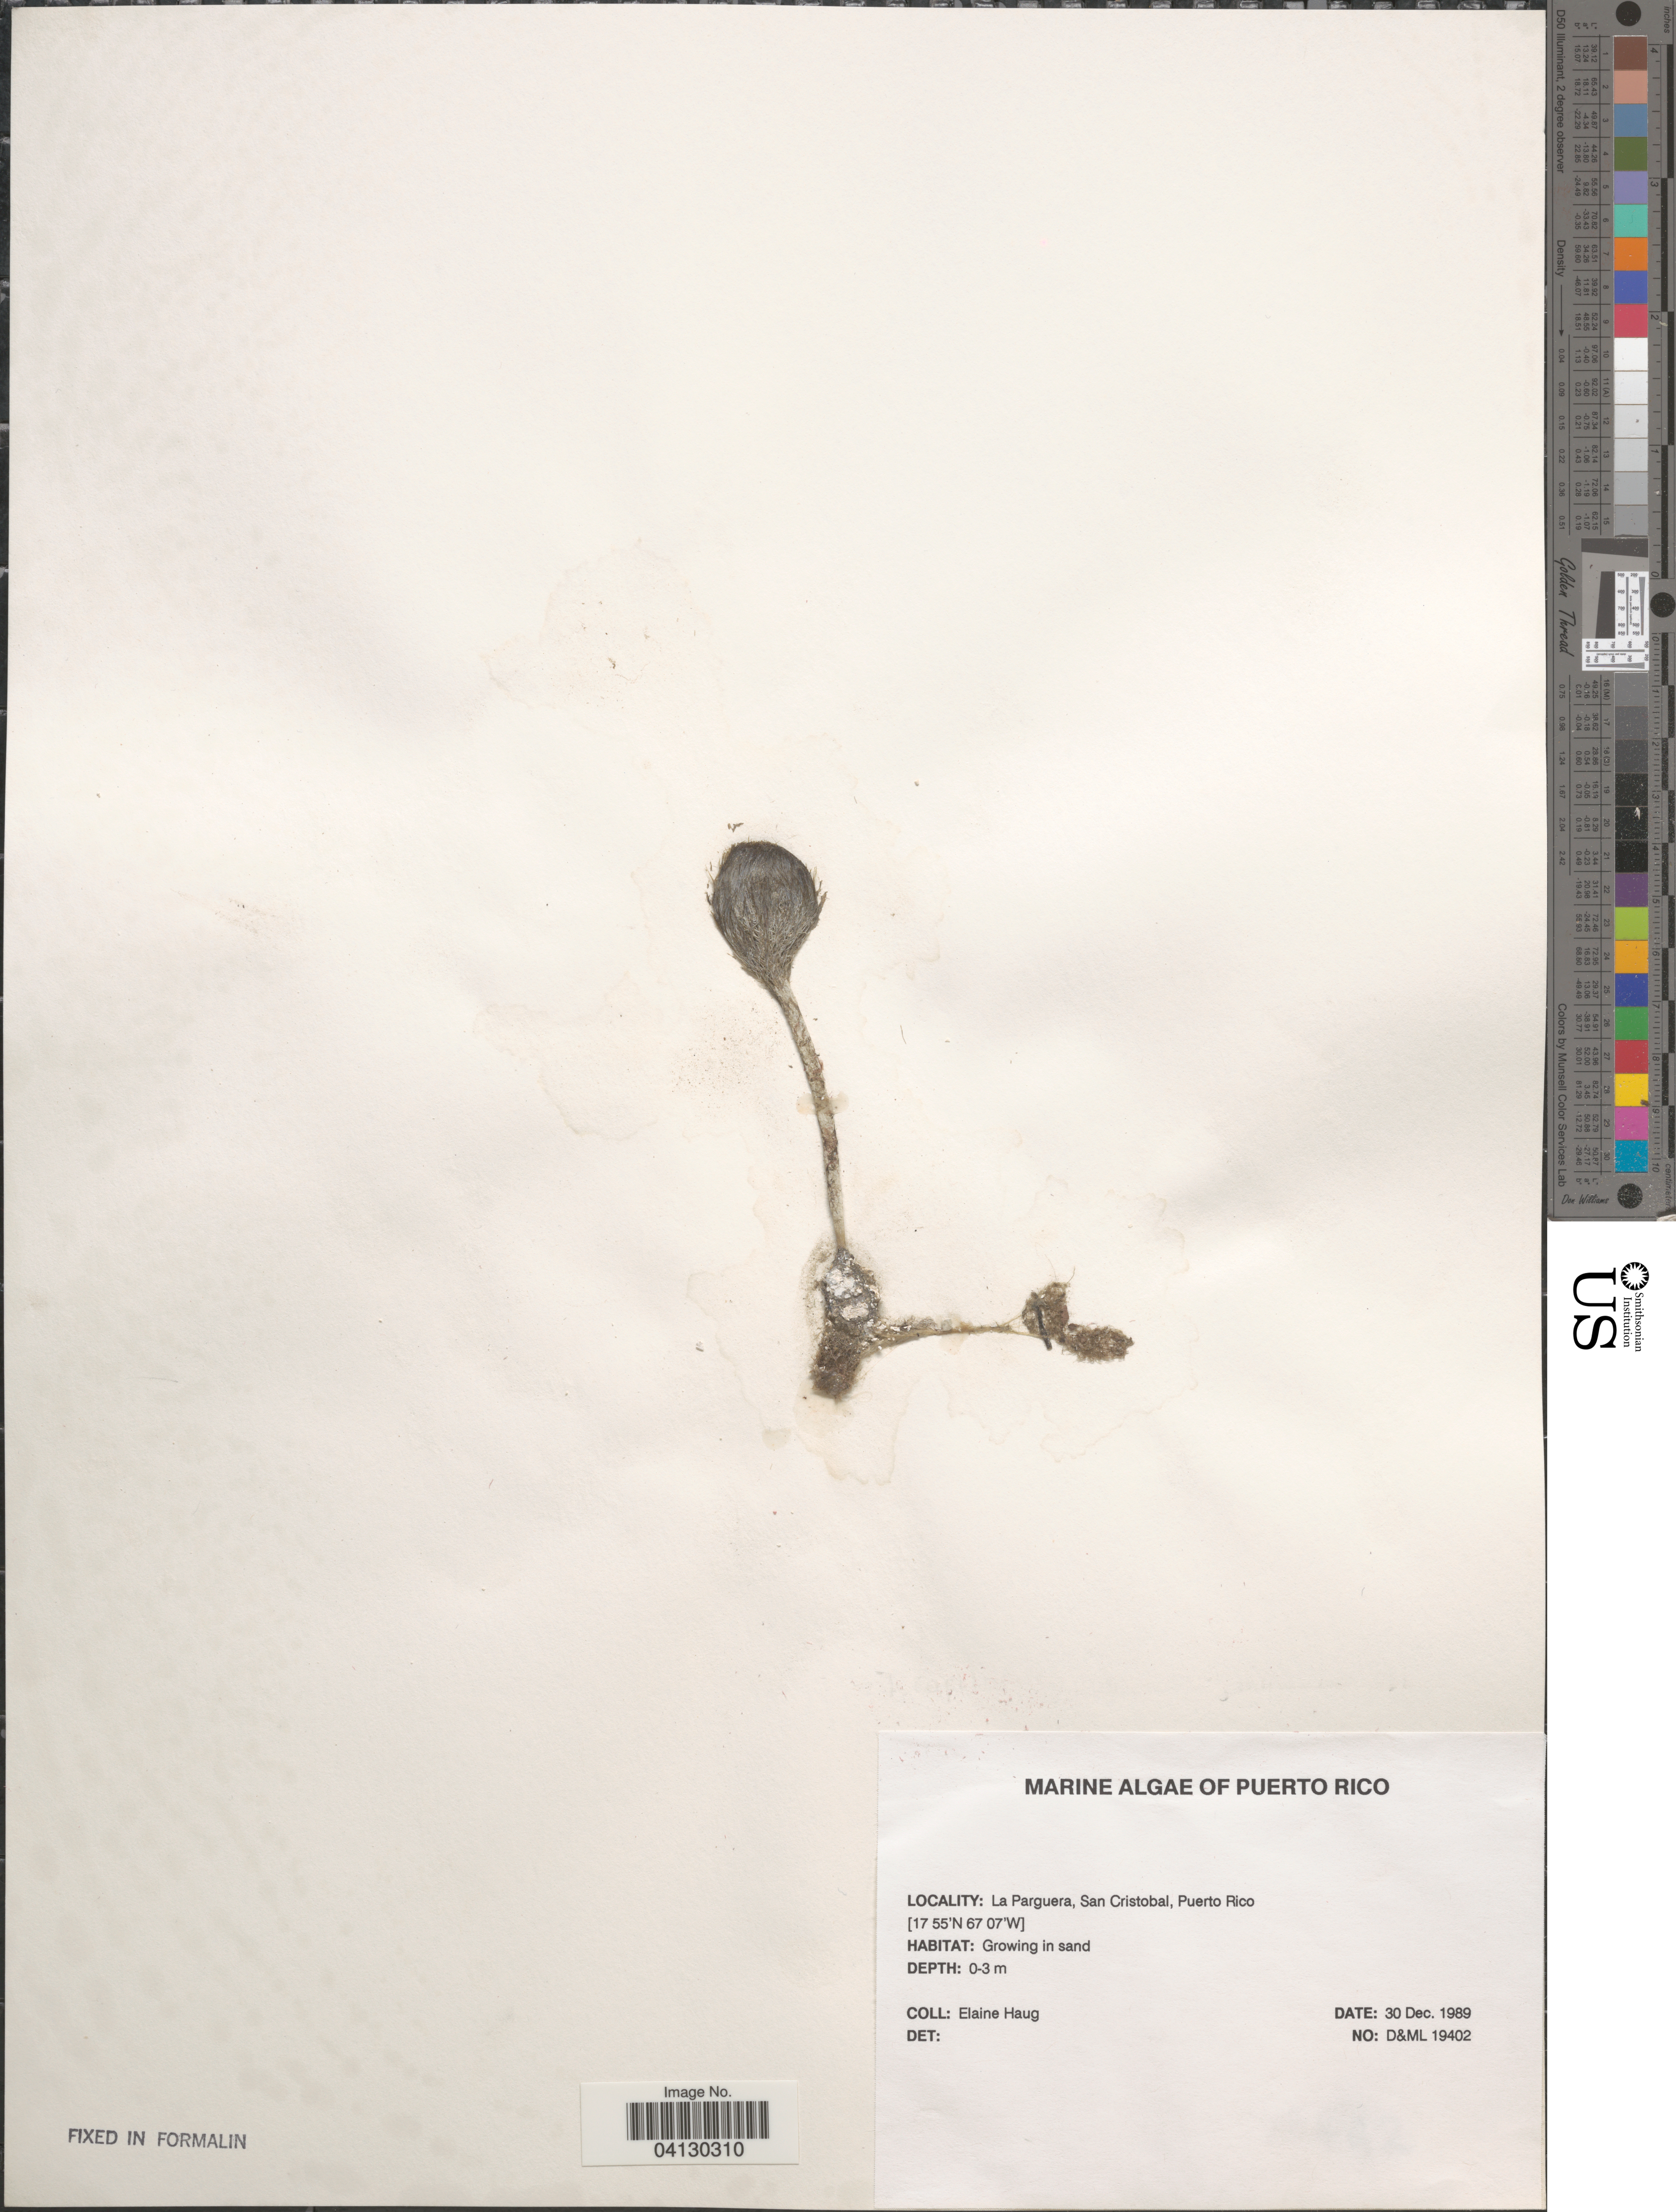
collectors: E. Haug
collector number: D&ML19402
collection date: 1989-12-30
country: Puerto Rico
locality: La Parguera, San Cristobal.